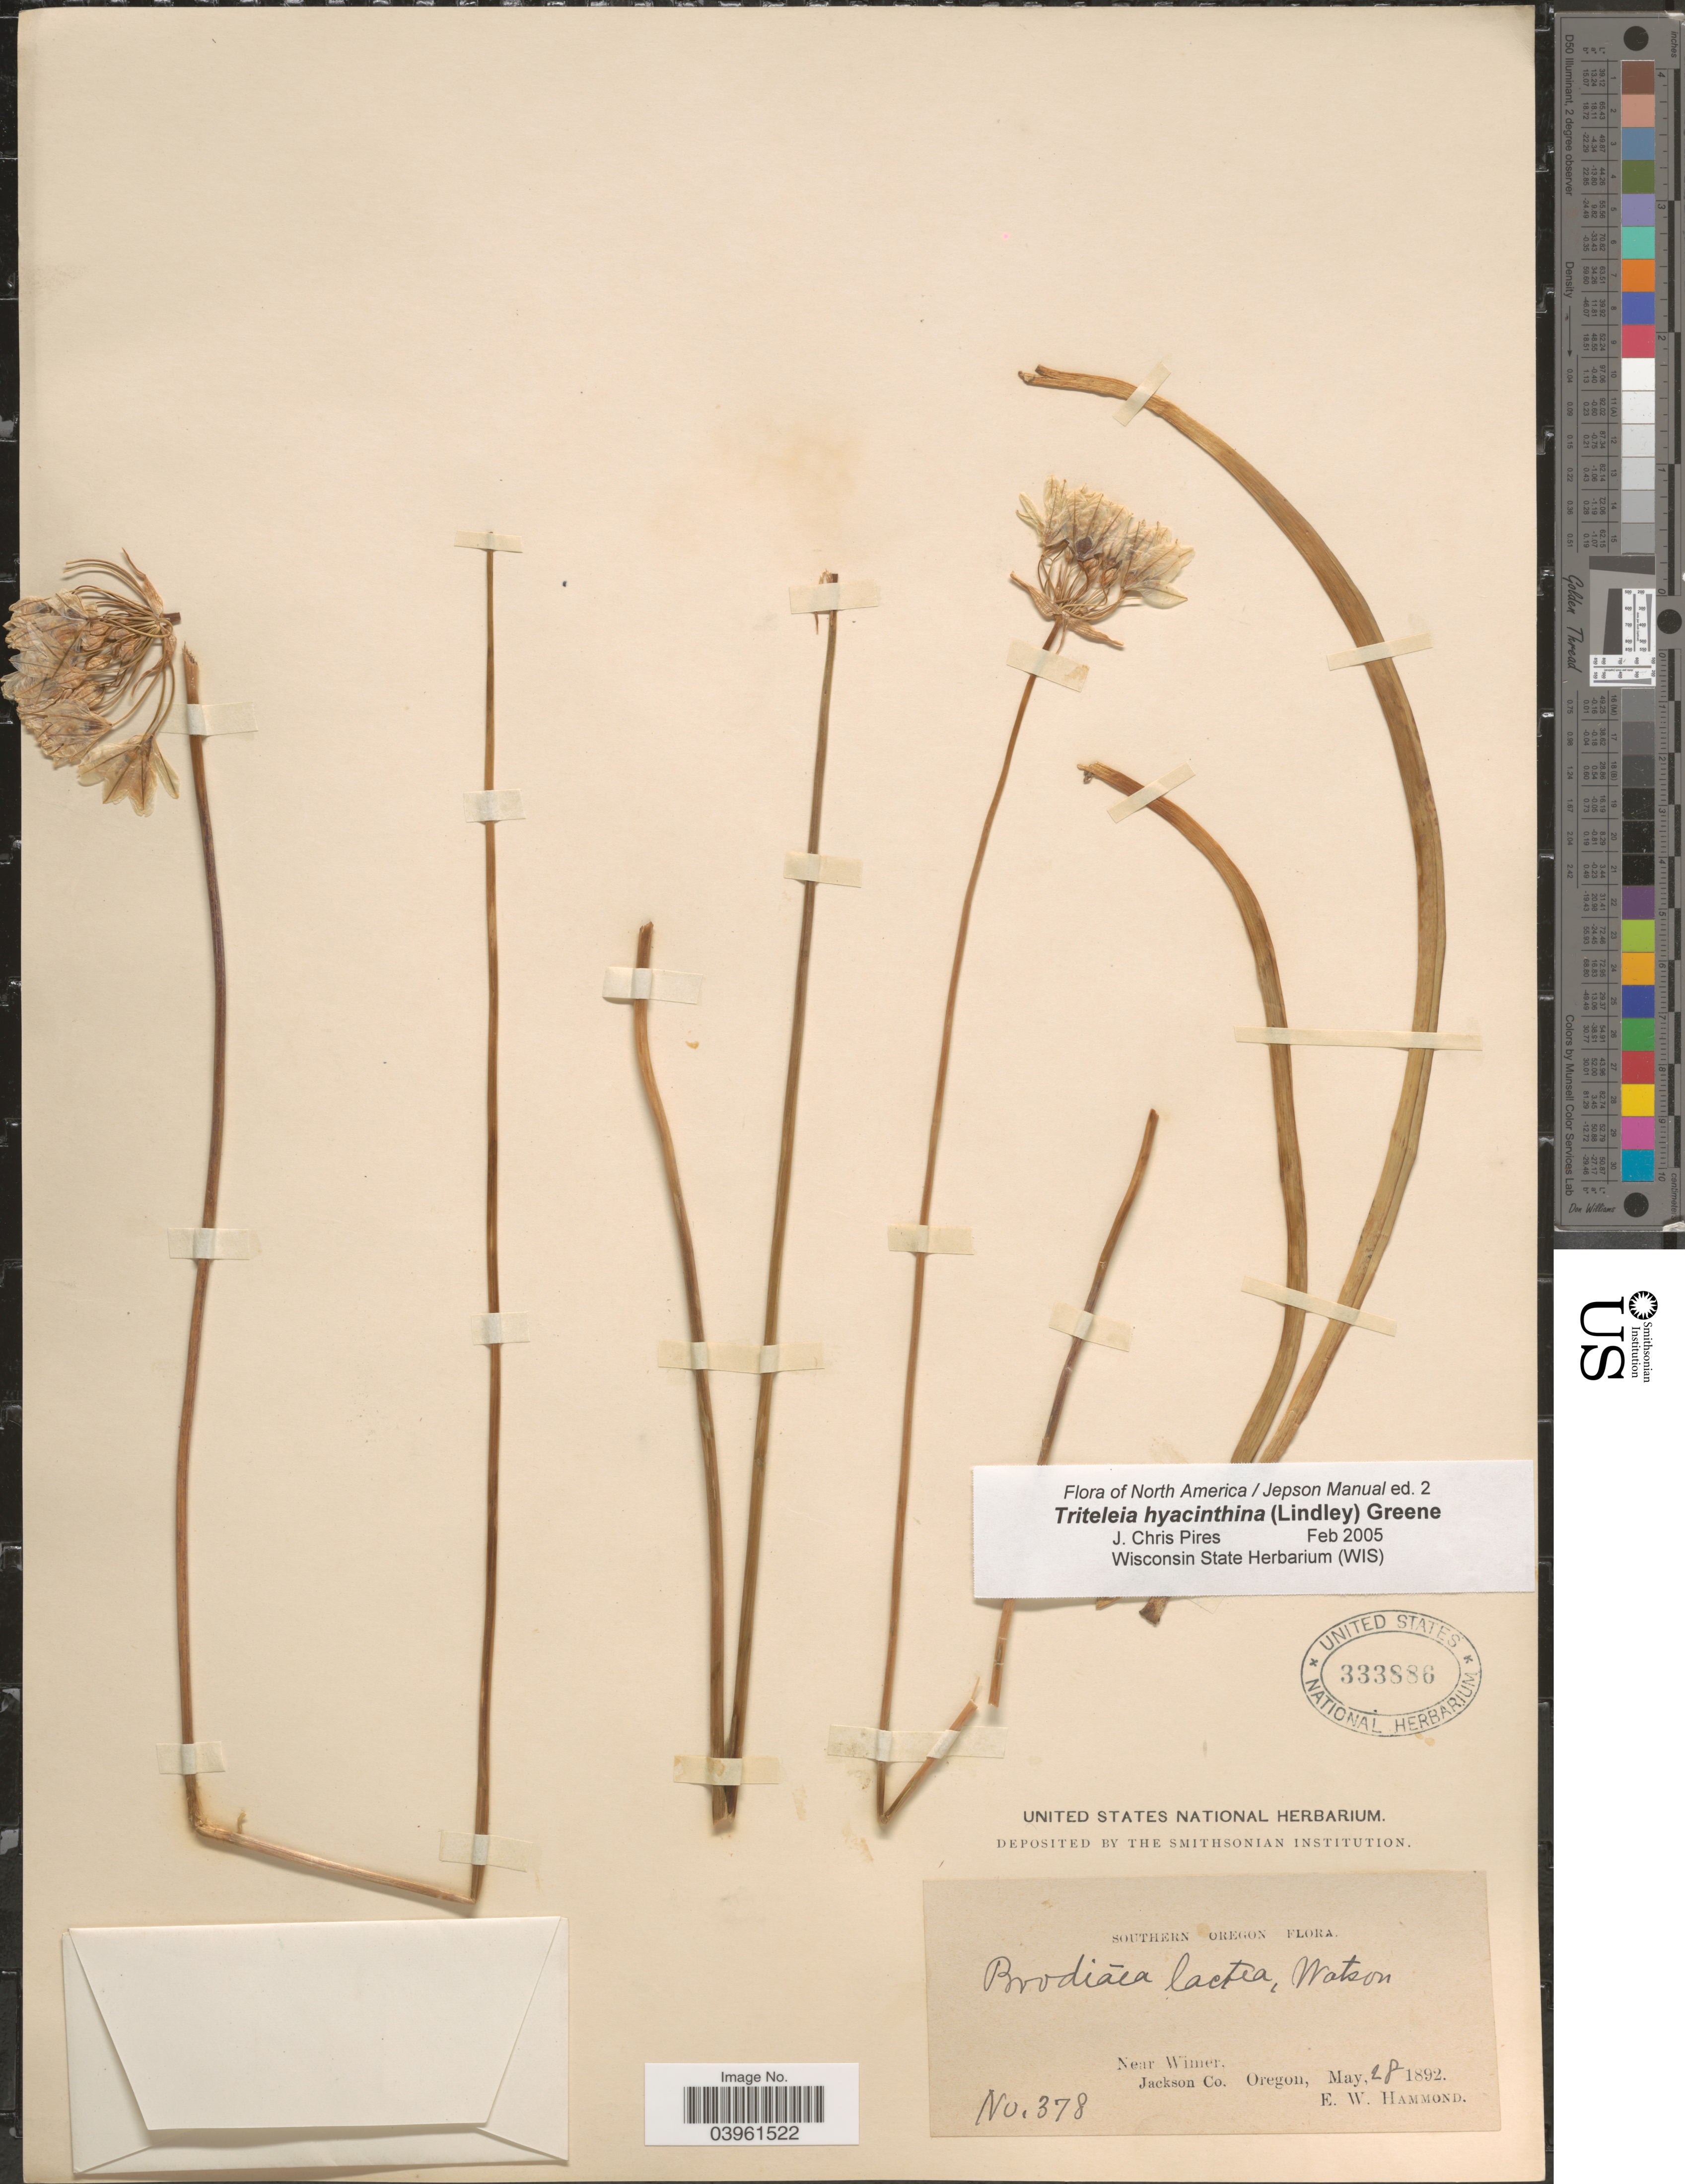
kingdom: Plantae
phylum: Tracheophyta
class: Liliopsida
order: Asparagales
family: Asparagaceae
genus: Triteleia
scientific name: Triteleia hyacinthina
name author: (Lindl.) Greene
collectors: E. Hammond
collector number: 378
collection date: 1892-05-28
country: United States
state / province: Oregon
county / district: Jackson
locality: Southern Oregon. Near Wimer. Jackson Co.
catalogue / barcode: US 333886